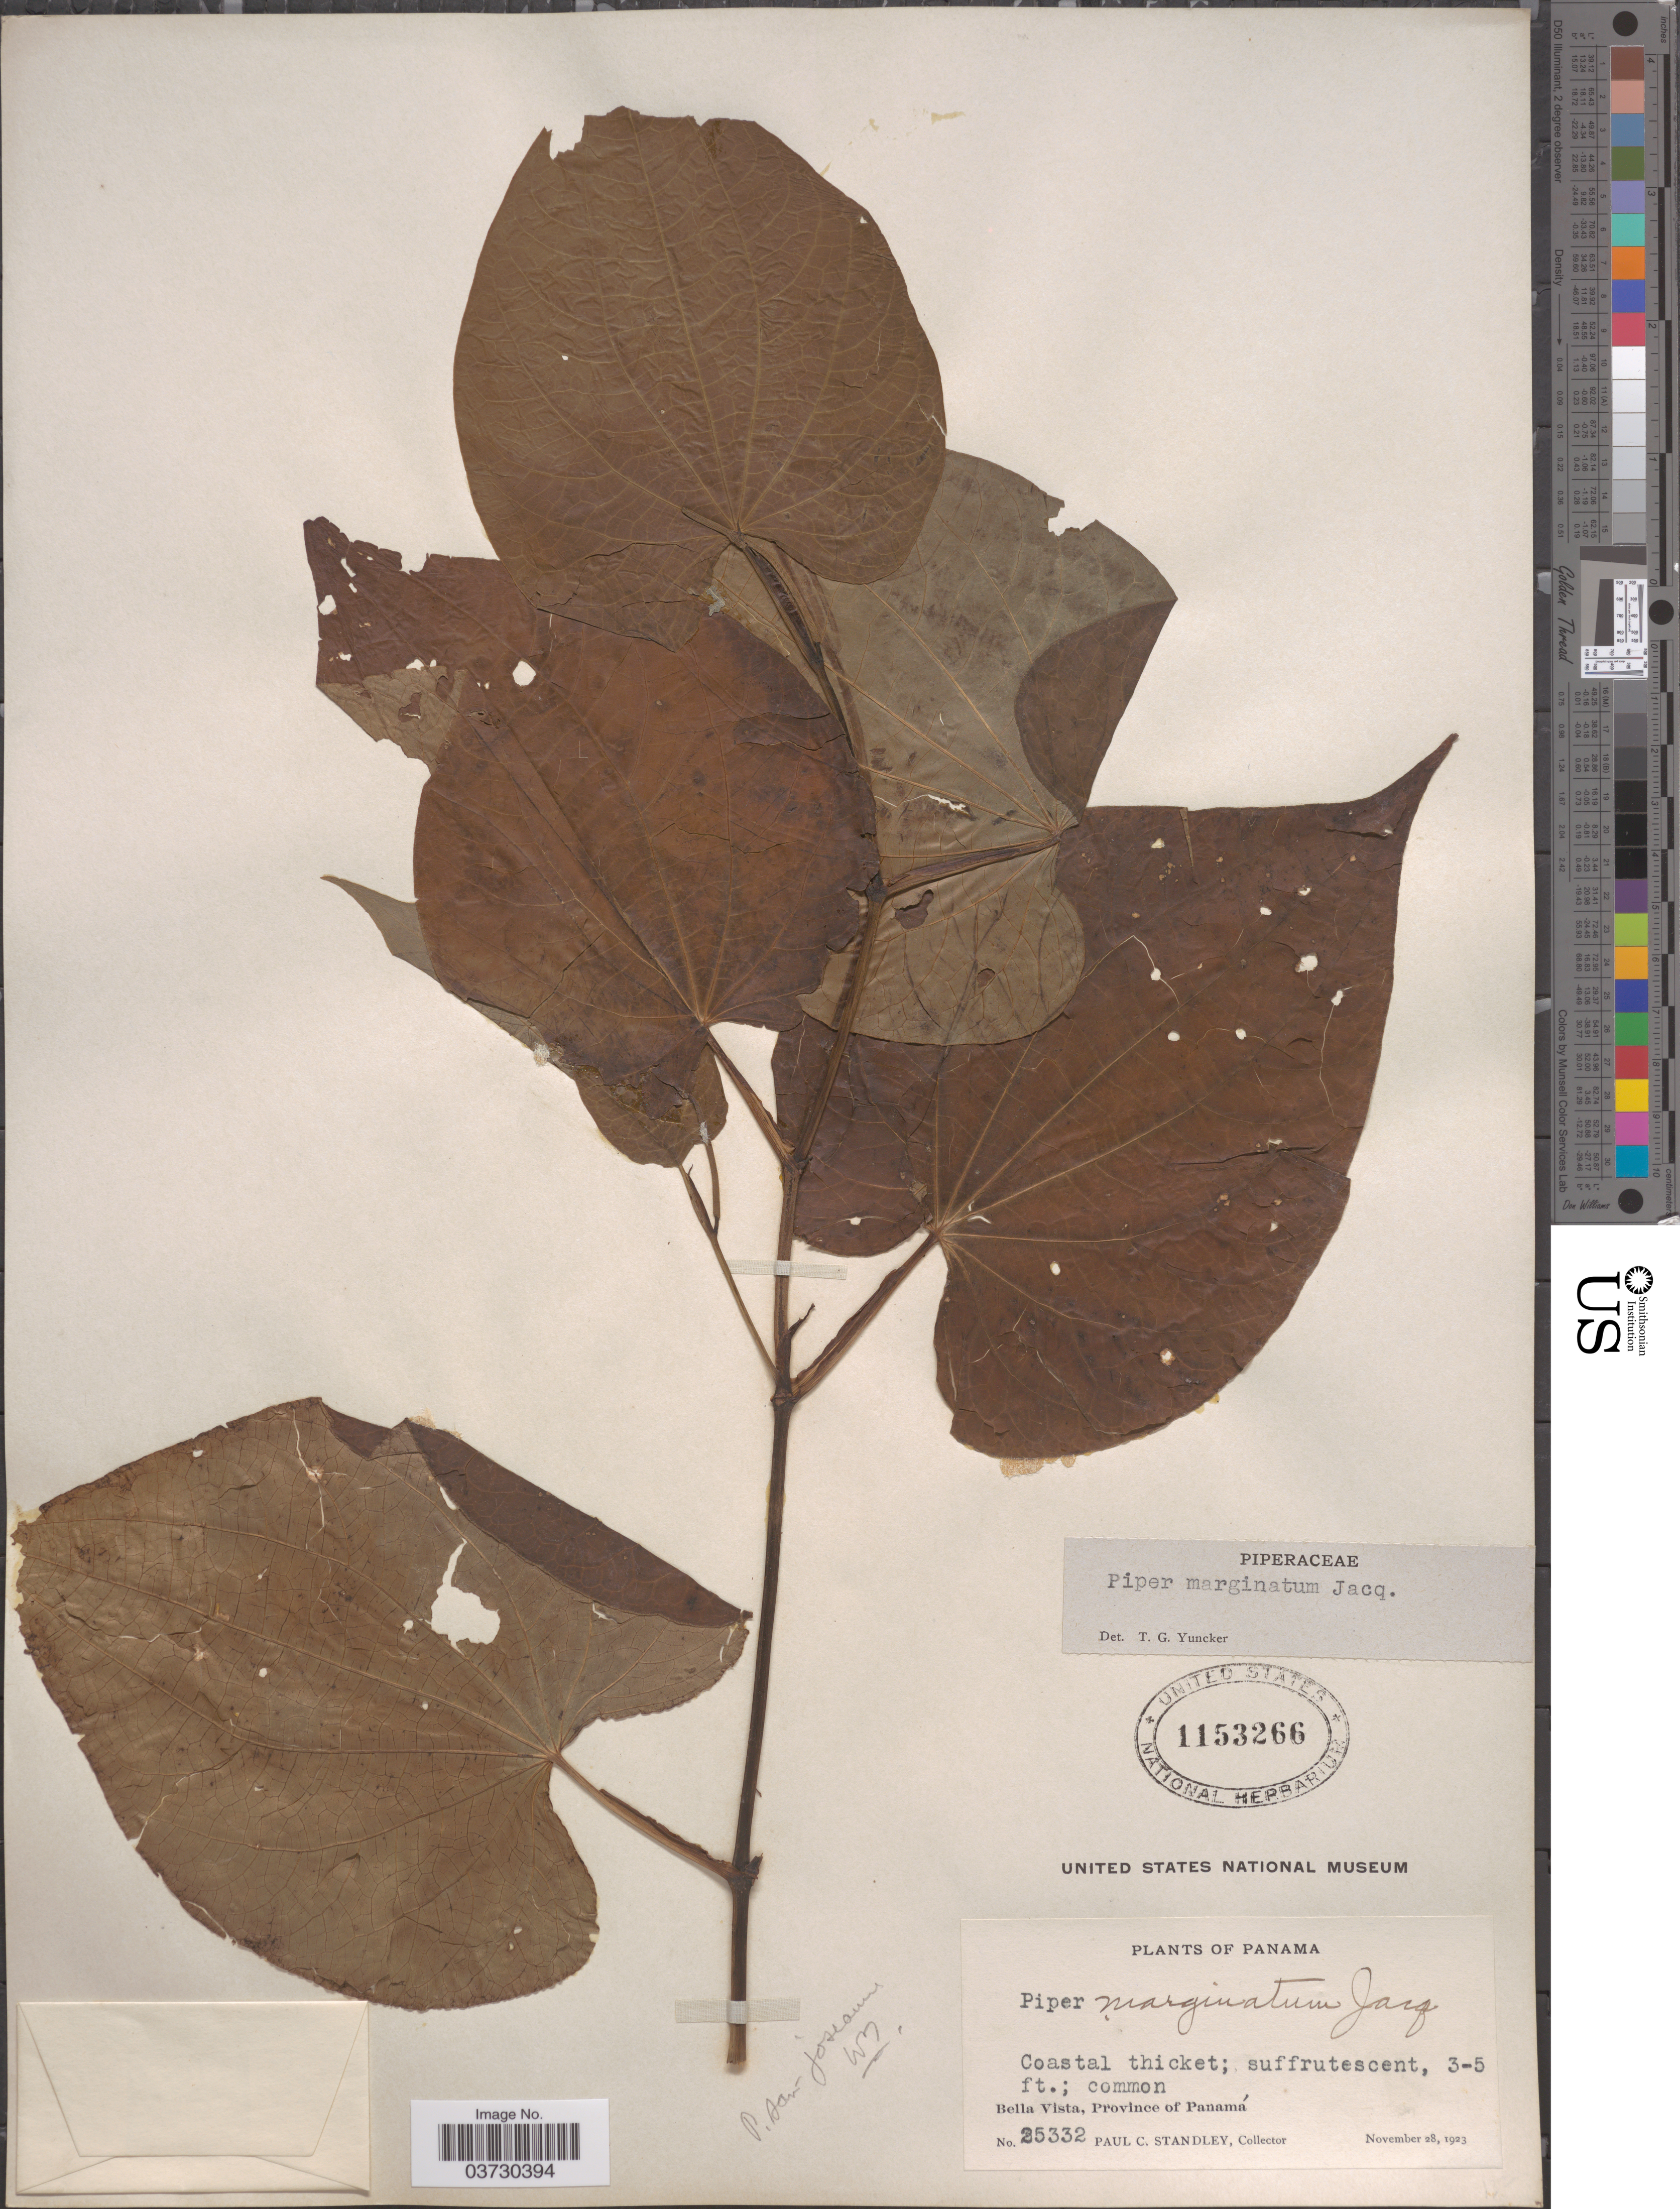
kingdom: Plantae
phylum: Tracheophyta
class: Magnoliopsida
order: Piperales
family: Piperaceae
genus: Piper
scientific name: Piper marginatum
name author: Jacq.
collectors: P. C. Standley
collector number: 25332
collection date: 1923-11-28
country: Panama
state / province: Panamá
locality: Bella Vista.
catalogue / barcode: US 1153266